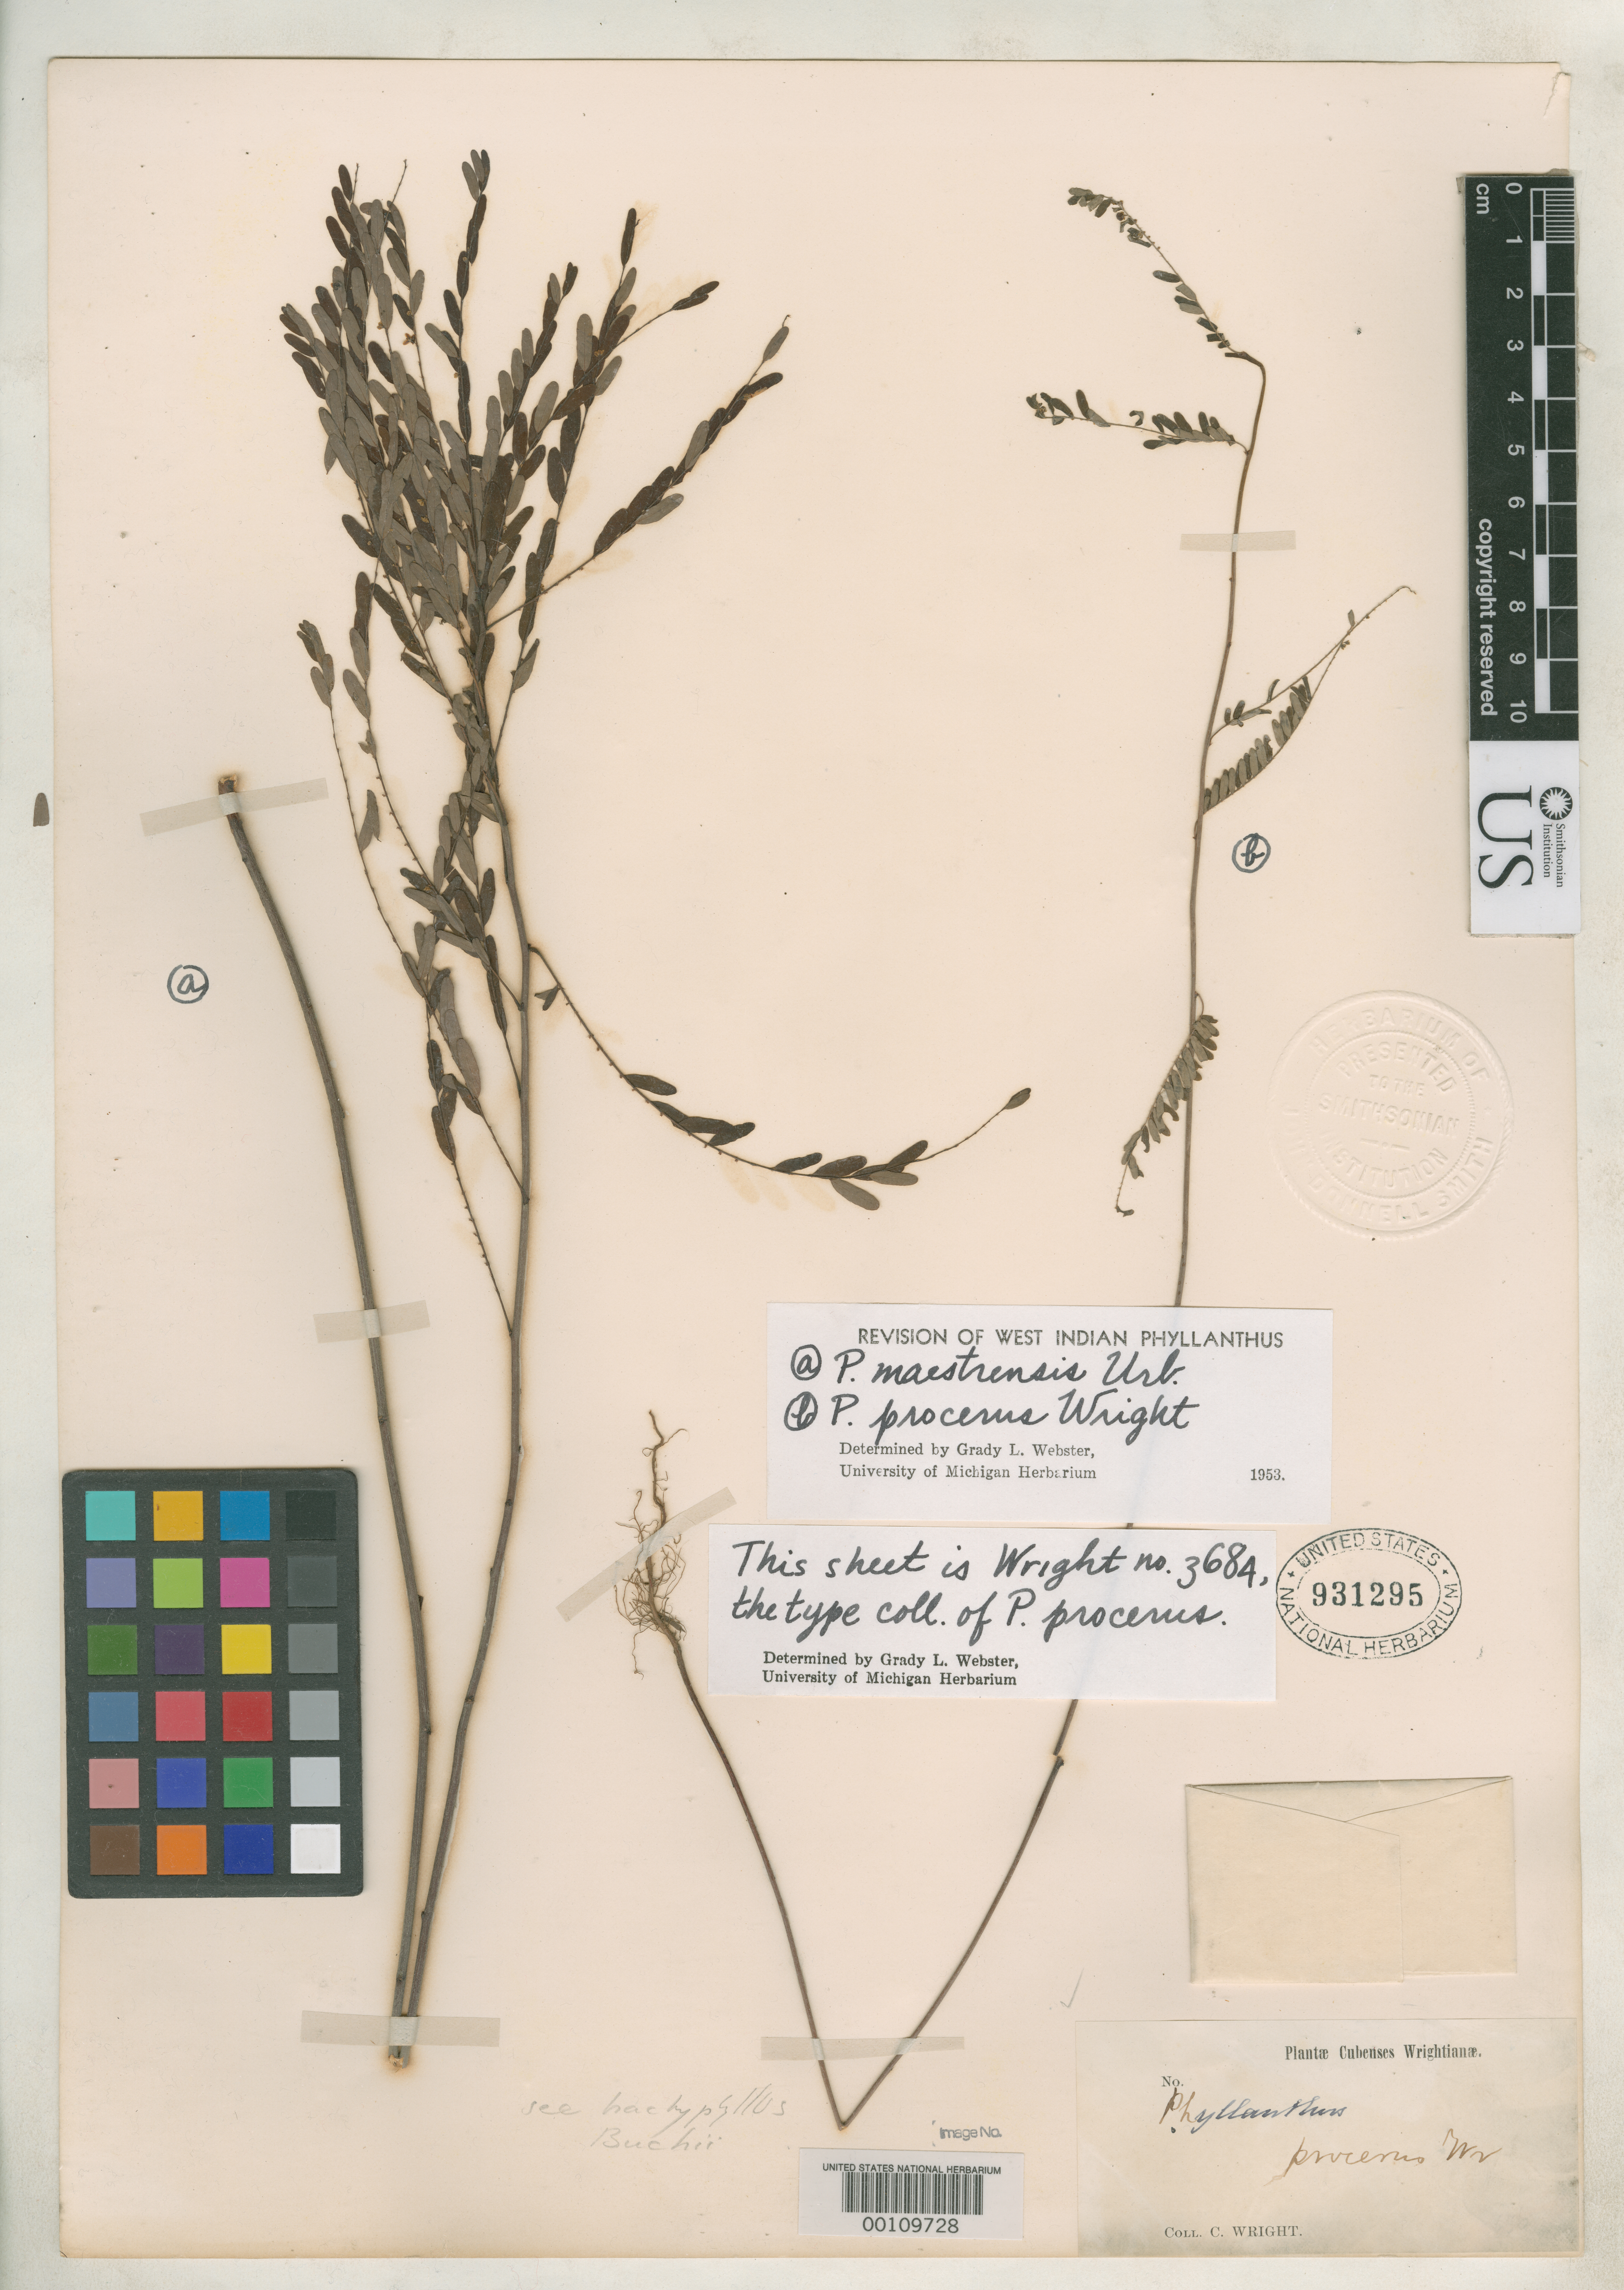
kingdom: Plantae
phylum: Tracheophyta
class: Magnoliopsida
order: Malpighiales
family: Phyllanthaceae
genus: Phyllanthus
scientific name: Phyllanthus procerus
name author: C. Wright in Sauvalle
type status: Isotype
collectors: C. Wright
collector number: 3684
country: Cuba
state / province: Pinar del Río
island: Greater Antilles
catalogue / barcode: US 931295